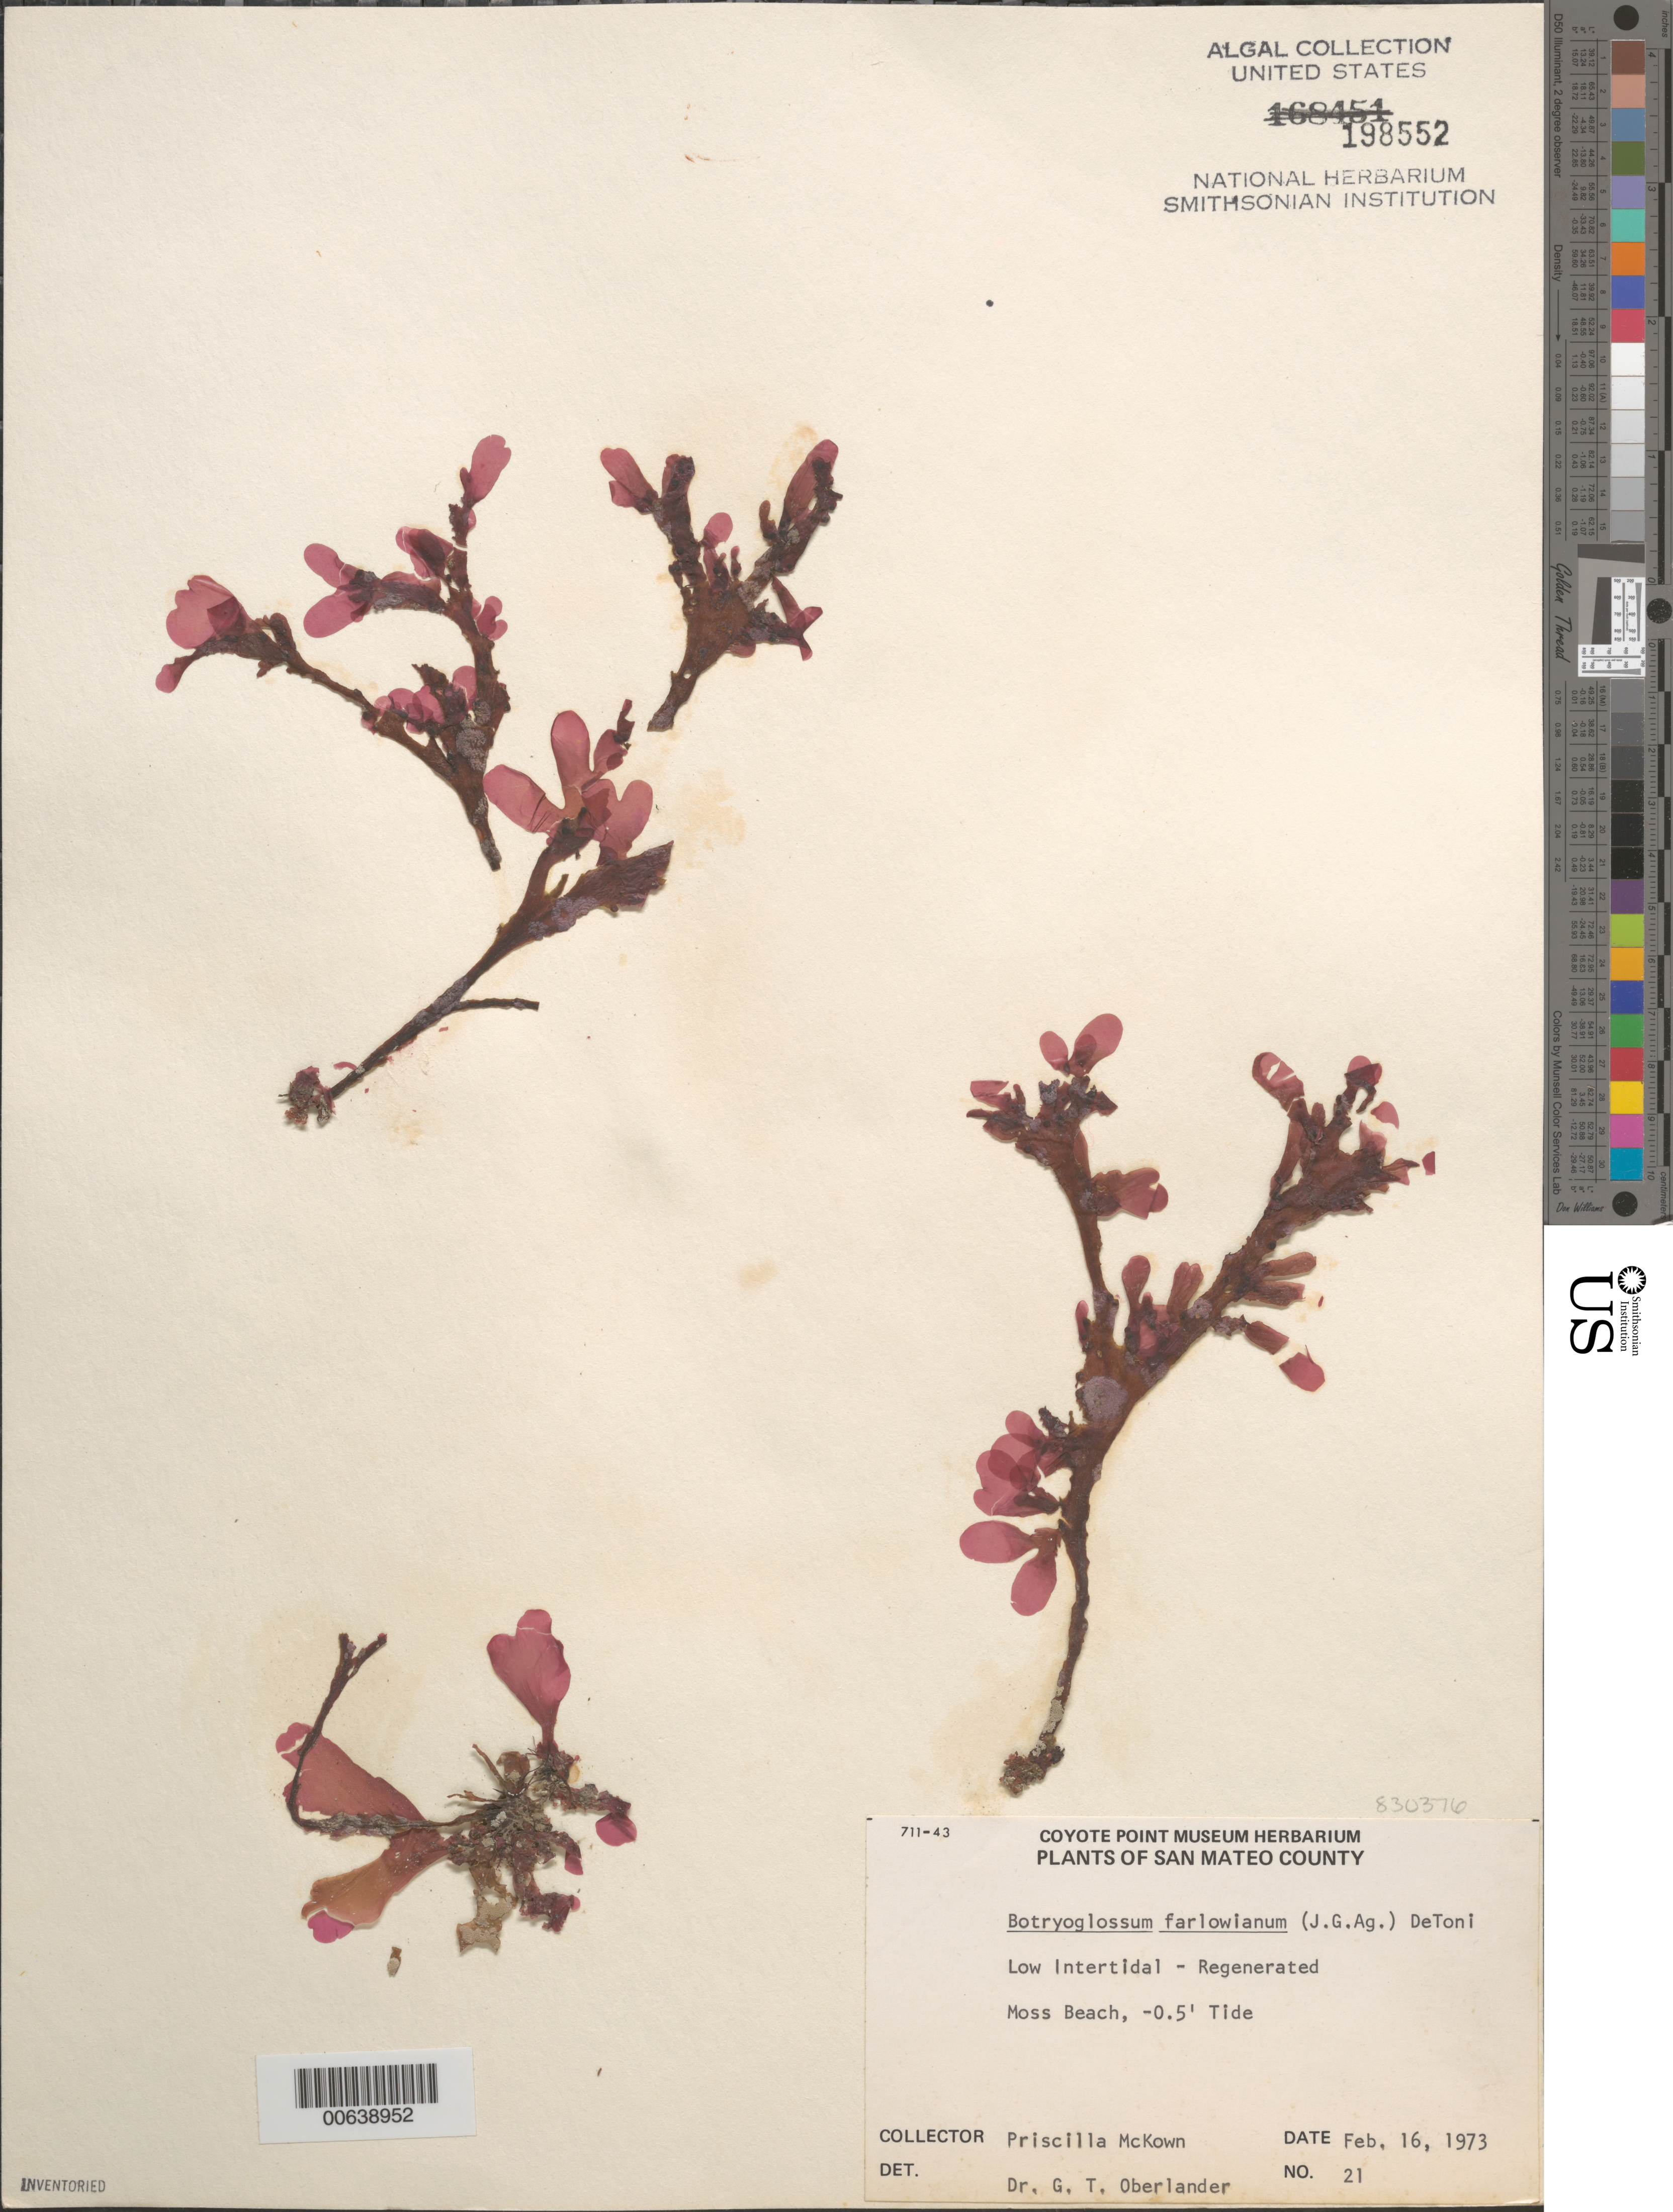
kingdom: Plantae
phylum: Rhodophyta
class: Florideophyceae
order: Ceramiales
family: Delesseriaceae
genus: Botryoglossum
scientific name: Botryoglossum farlowianum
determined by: Oberlander, G. T.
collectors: P. McKown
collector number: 21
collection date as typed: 16 Feb 1973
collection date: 1973-02-16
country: United States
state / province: California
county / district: San Mateo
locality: Moss Beach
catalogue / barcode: US 198552